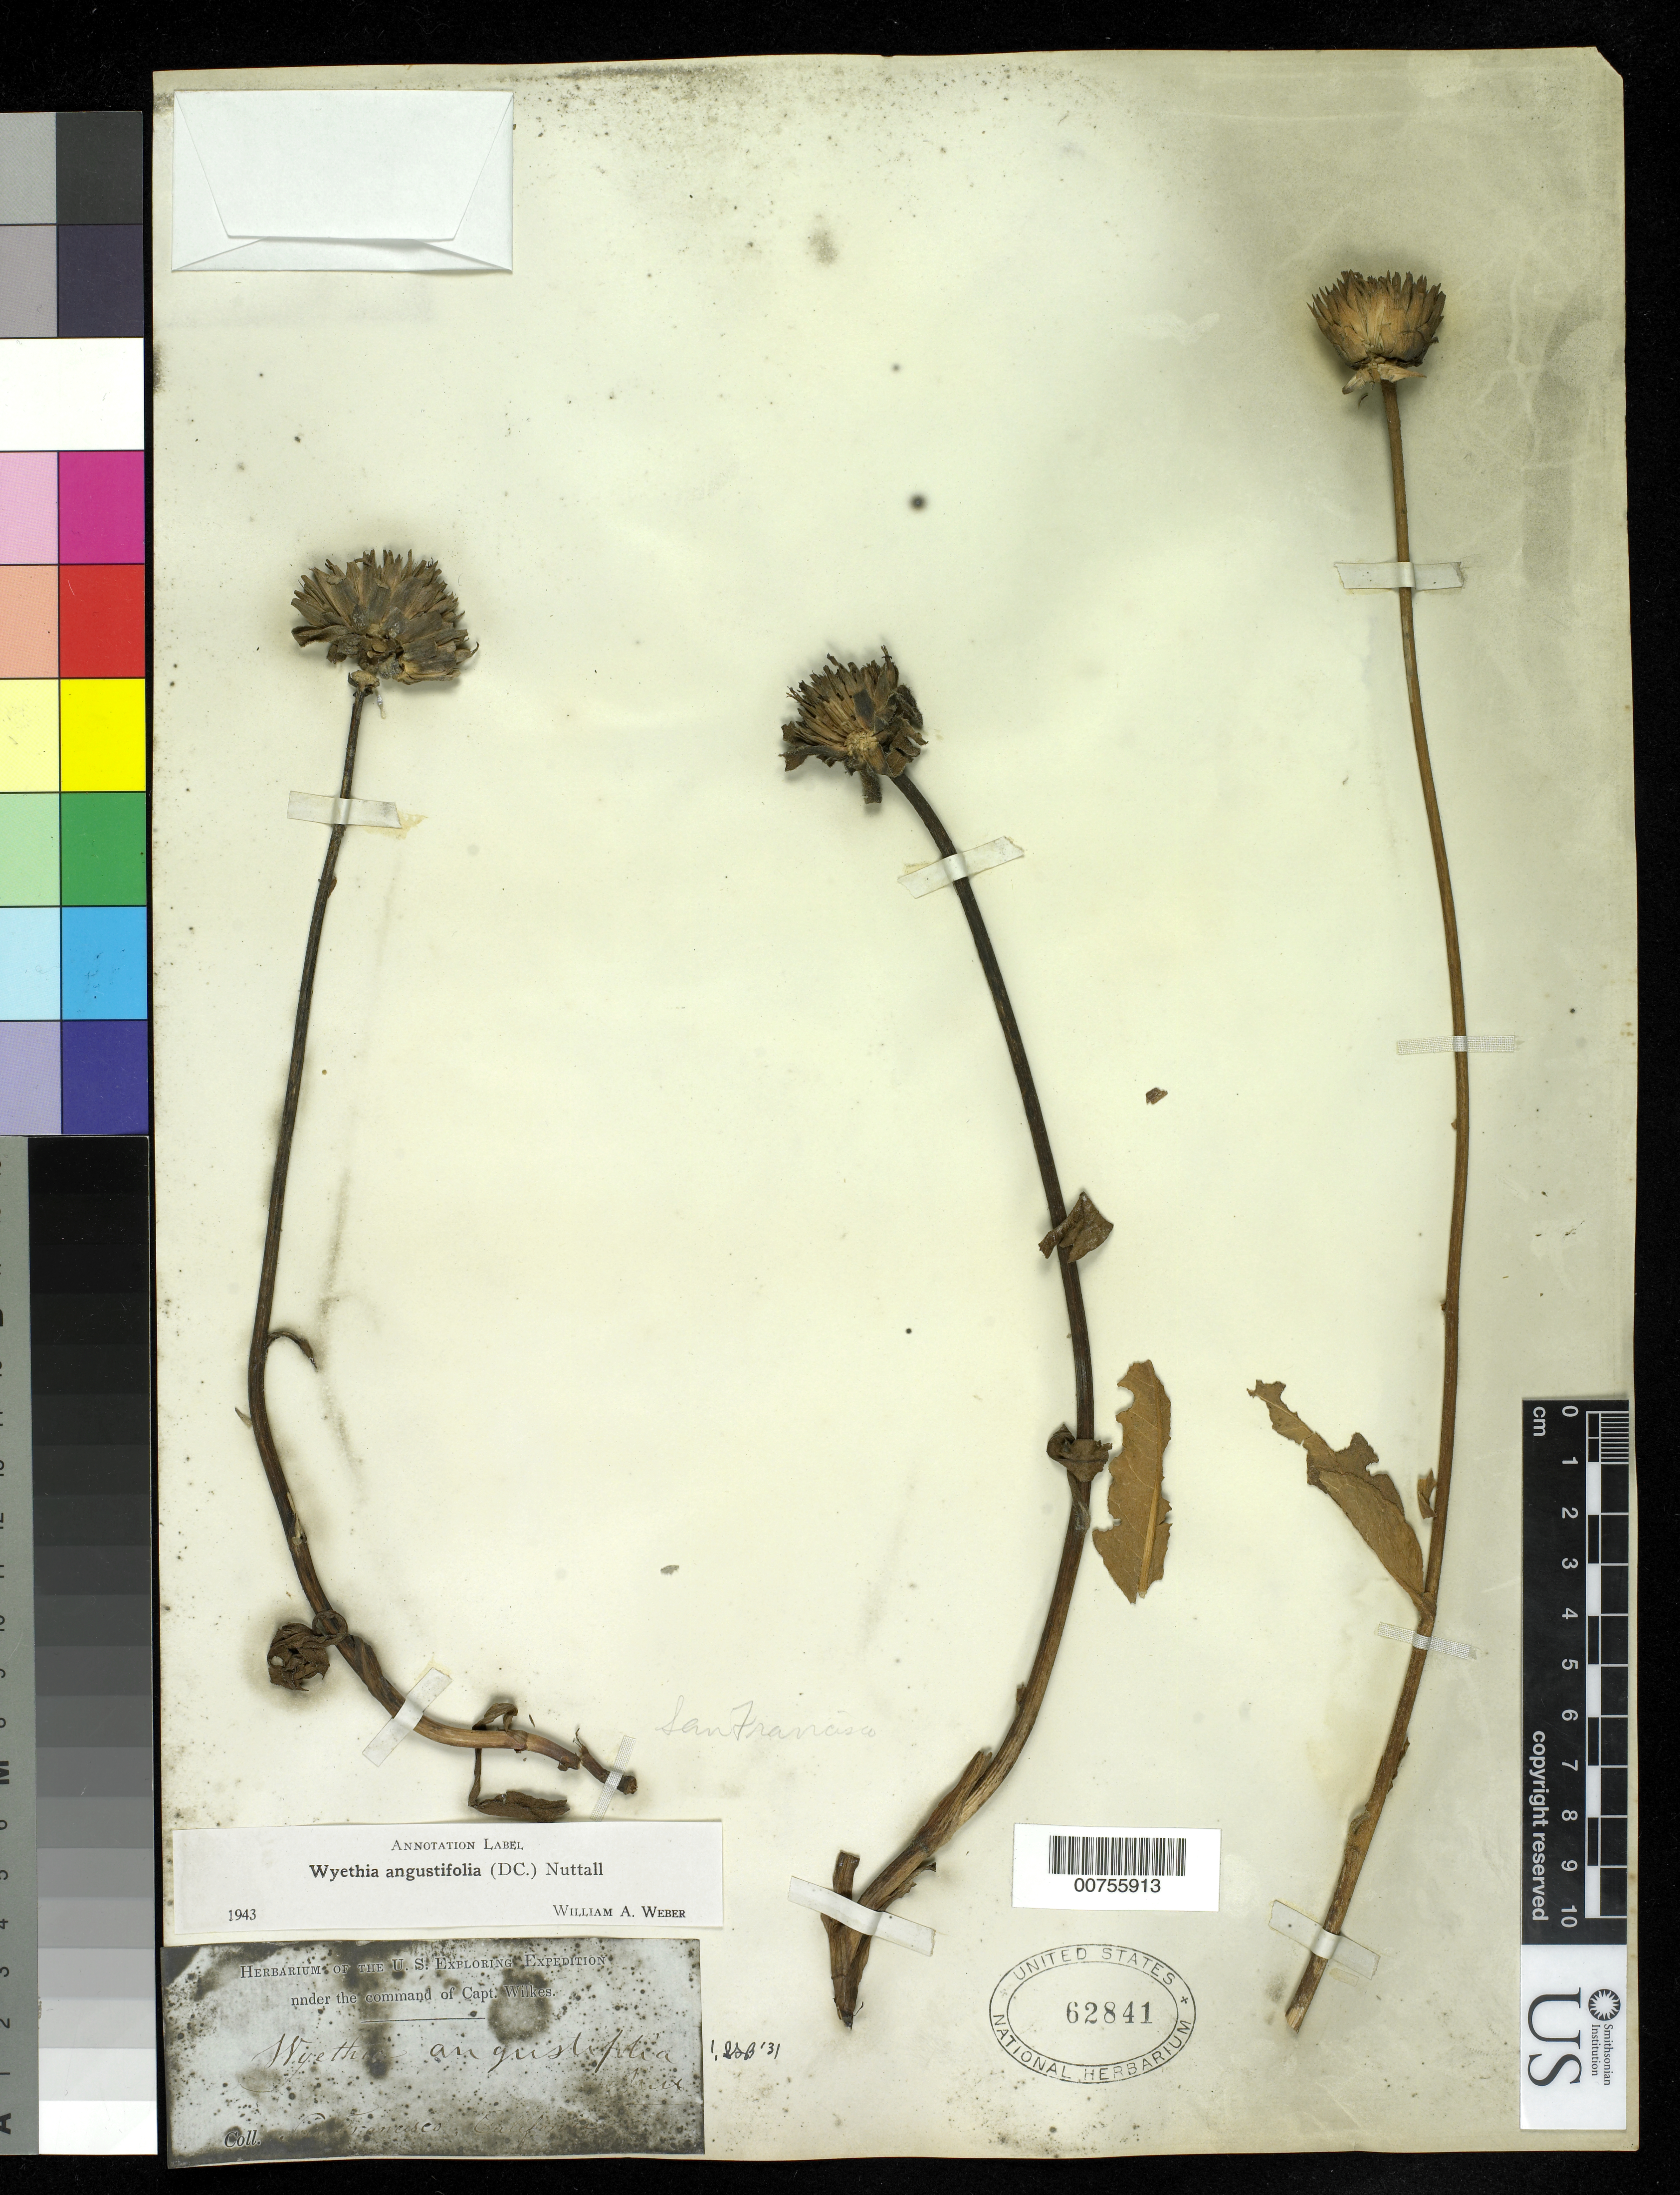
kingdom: Plantae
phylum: Tracheophyta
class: Magnoliopsida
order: Asterales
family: Asteraceae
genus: Wyethia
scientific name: Wyethia angustifolia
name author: (DC.) Nutt.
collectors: Wilkes Explor. Exped.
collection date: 1838/1842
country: United States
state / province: California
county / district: San Francisco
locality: San Francisco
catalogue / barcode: US 62841